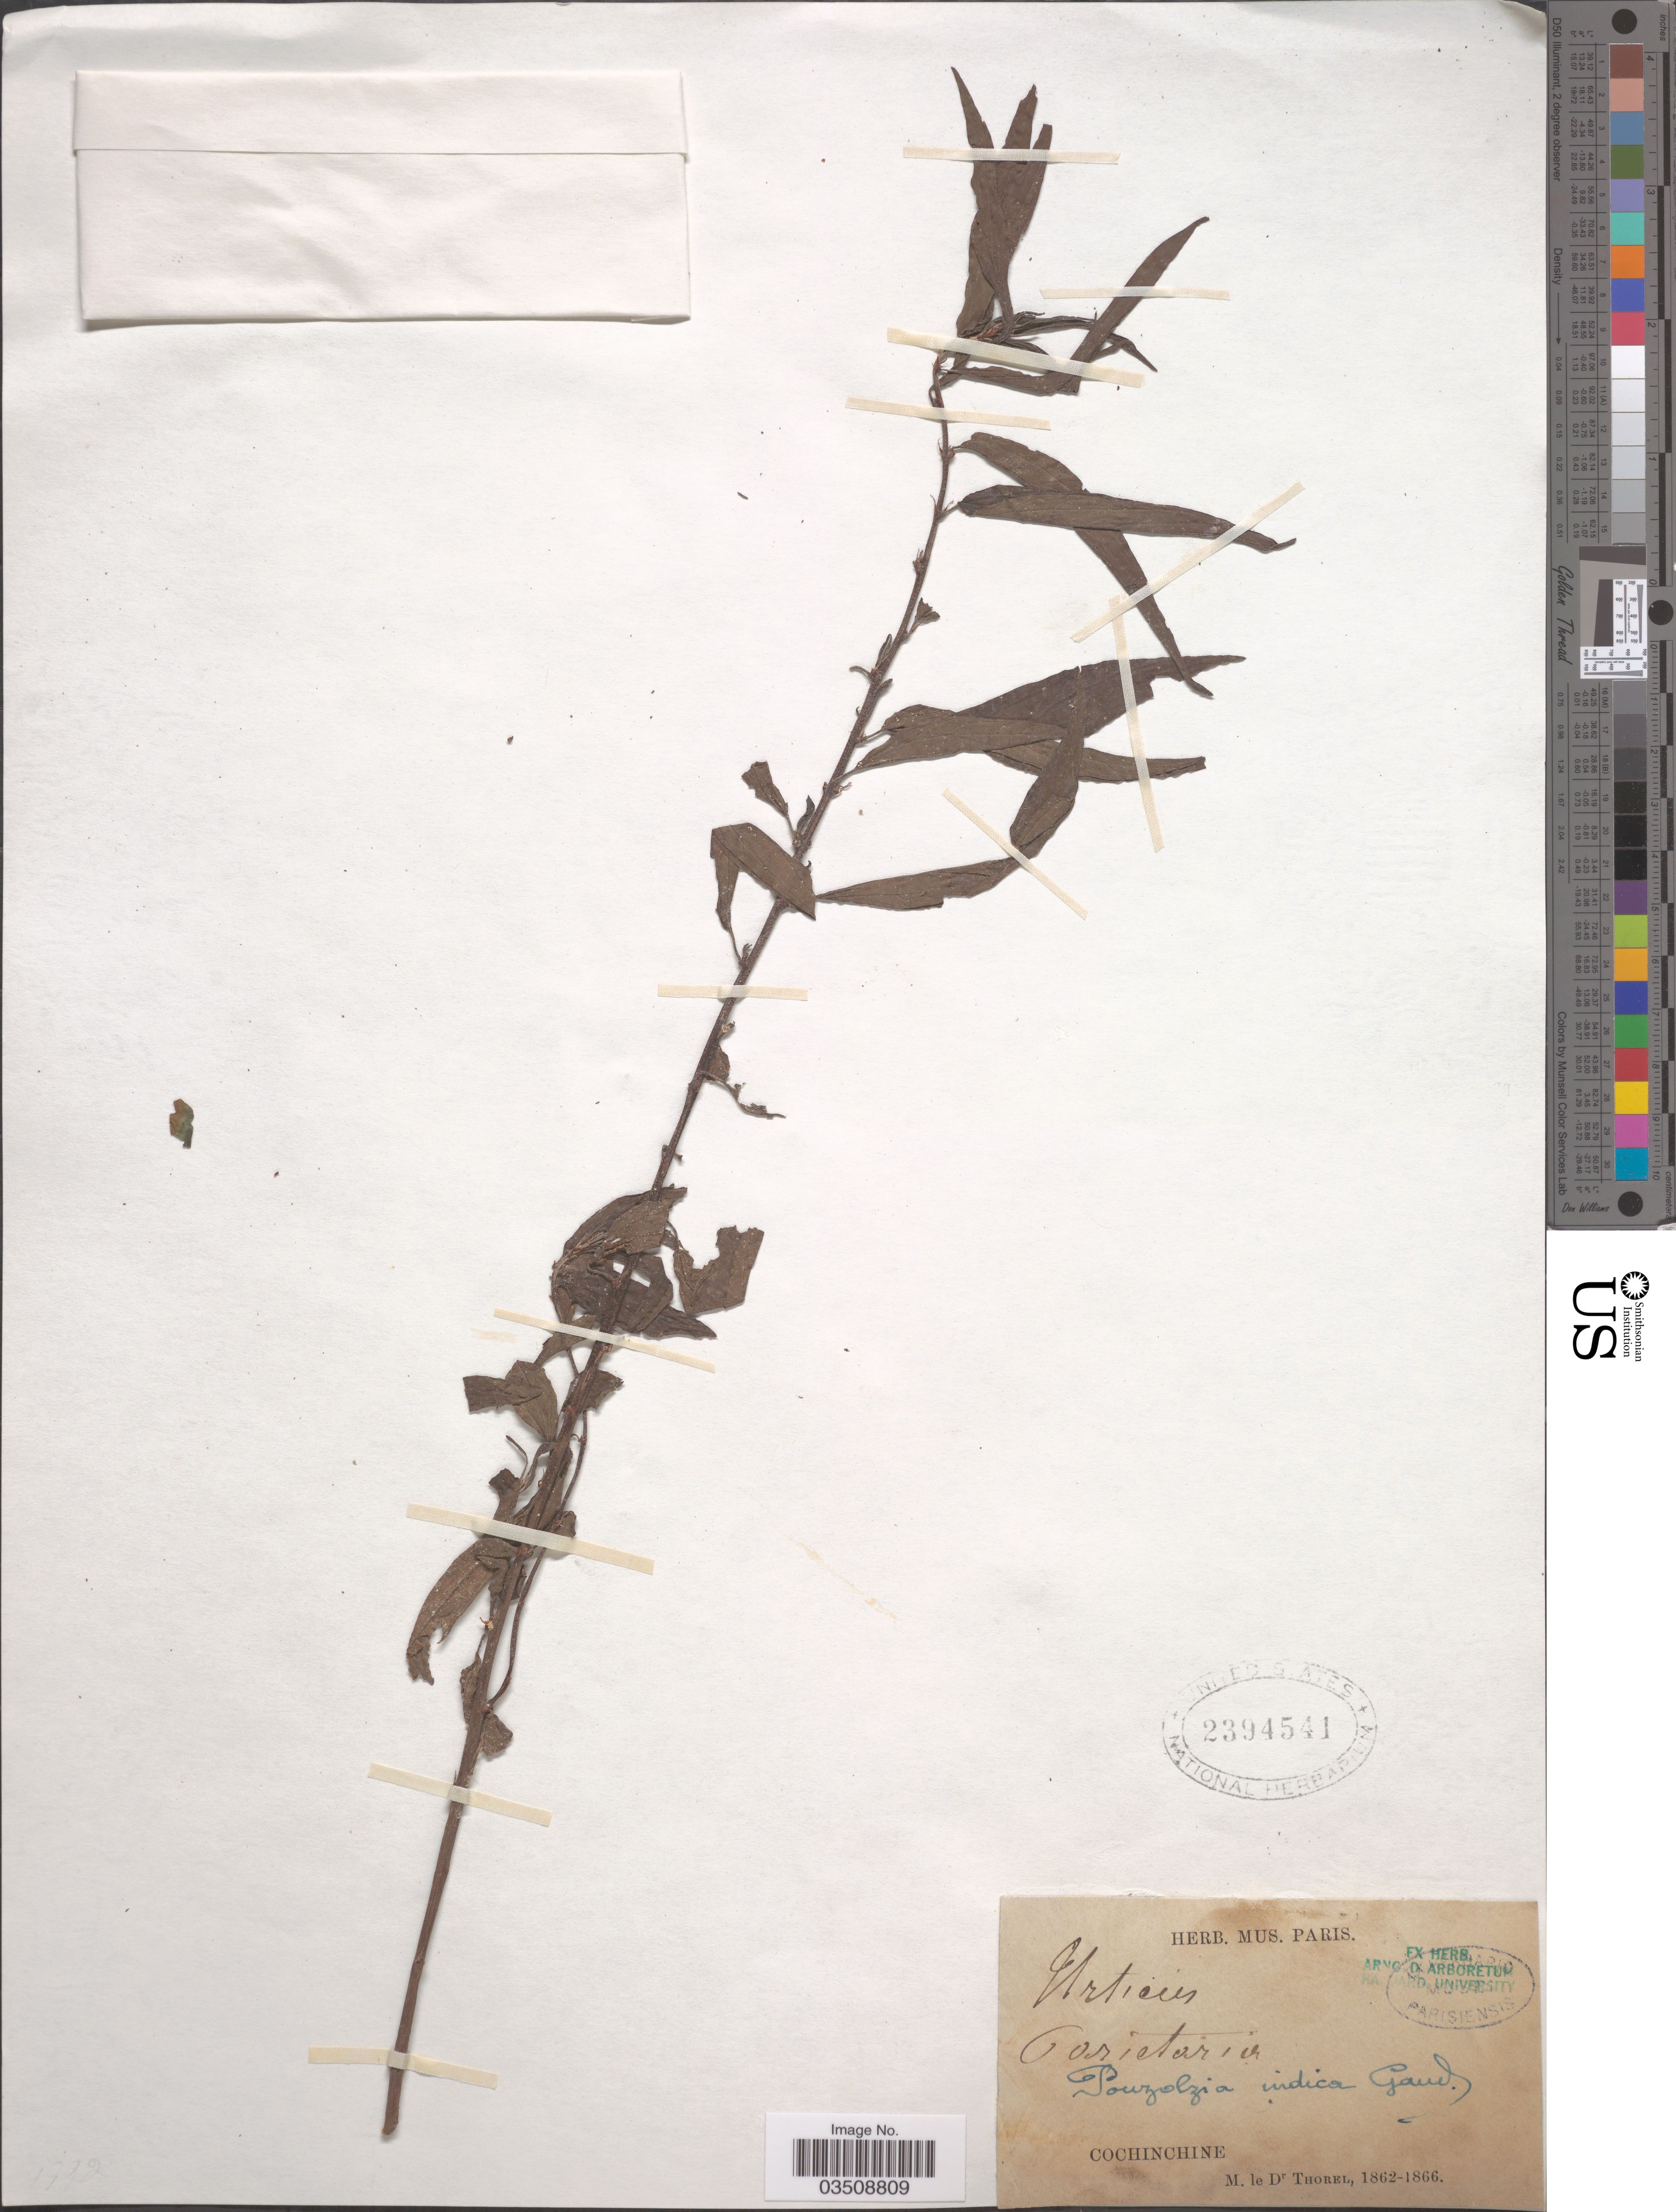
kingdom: Plantae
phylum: Tracheophyta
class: Magnoliopsida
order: Rosales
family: Urticaceae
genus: Pouzolzia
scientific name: Pouzolzia zeylanica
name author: (L.) Benn.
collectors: Thorel, M. "M. [=Monsieur] Thorel" DO NOT USE (error for C. Thorel)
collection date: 1862/1866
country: Vietnam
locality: Cochinchine.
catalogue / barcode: US 2394541